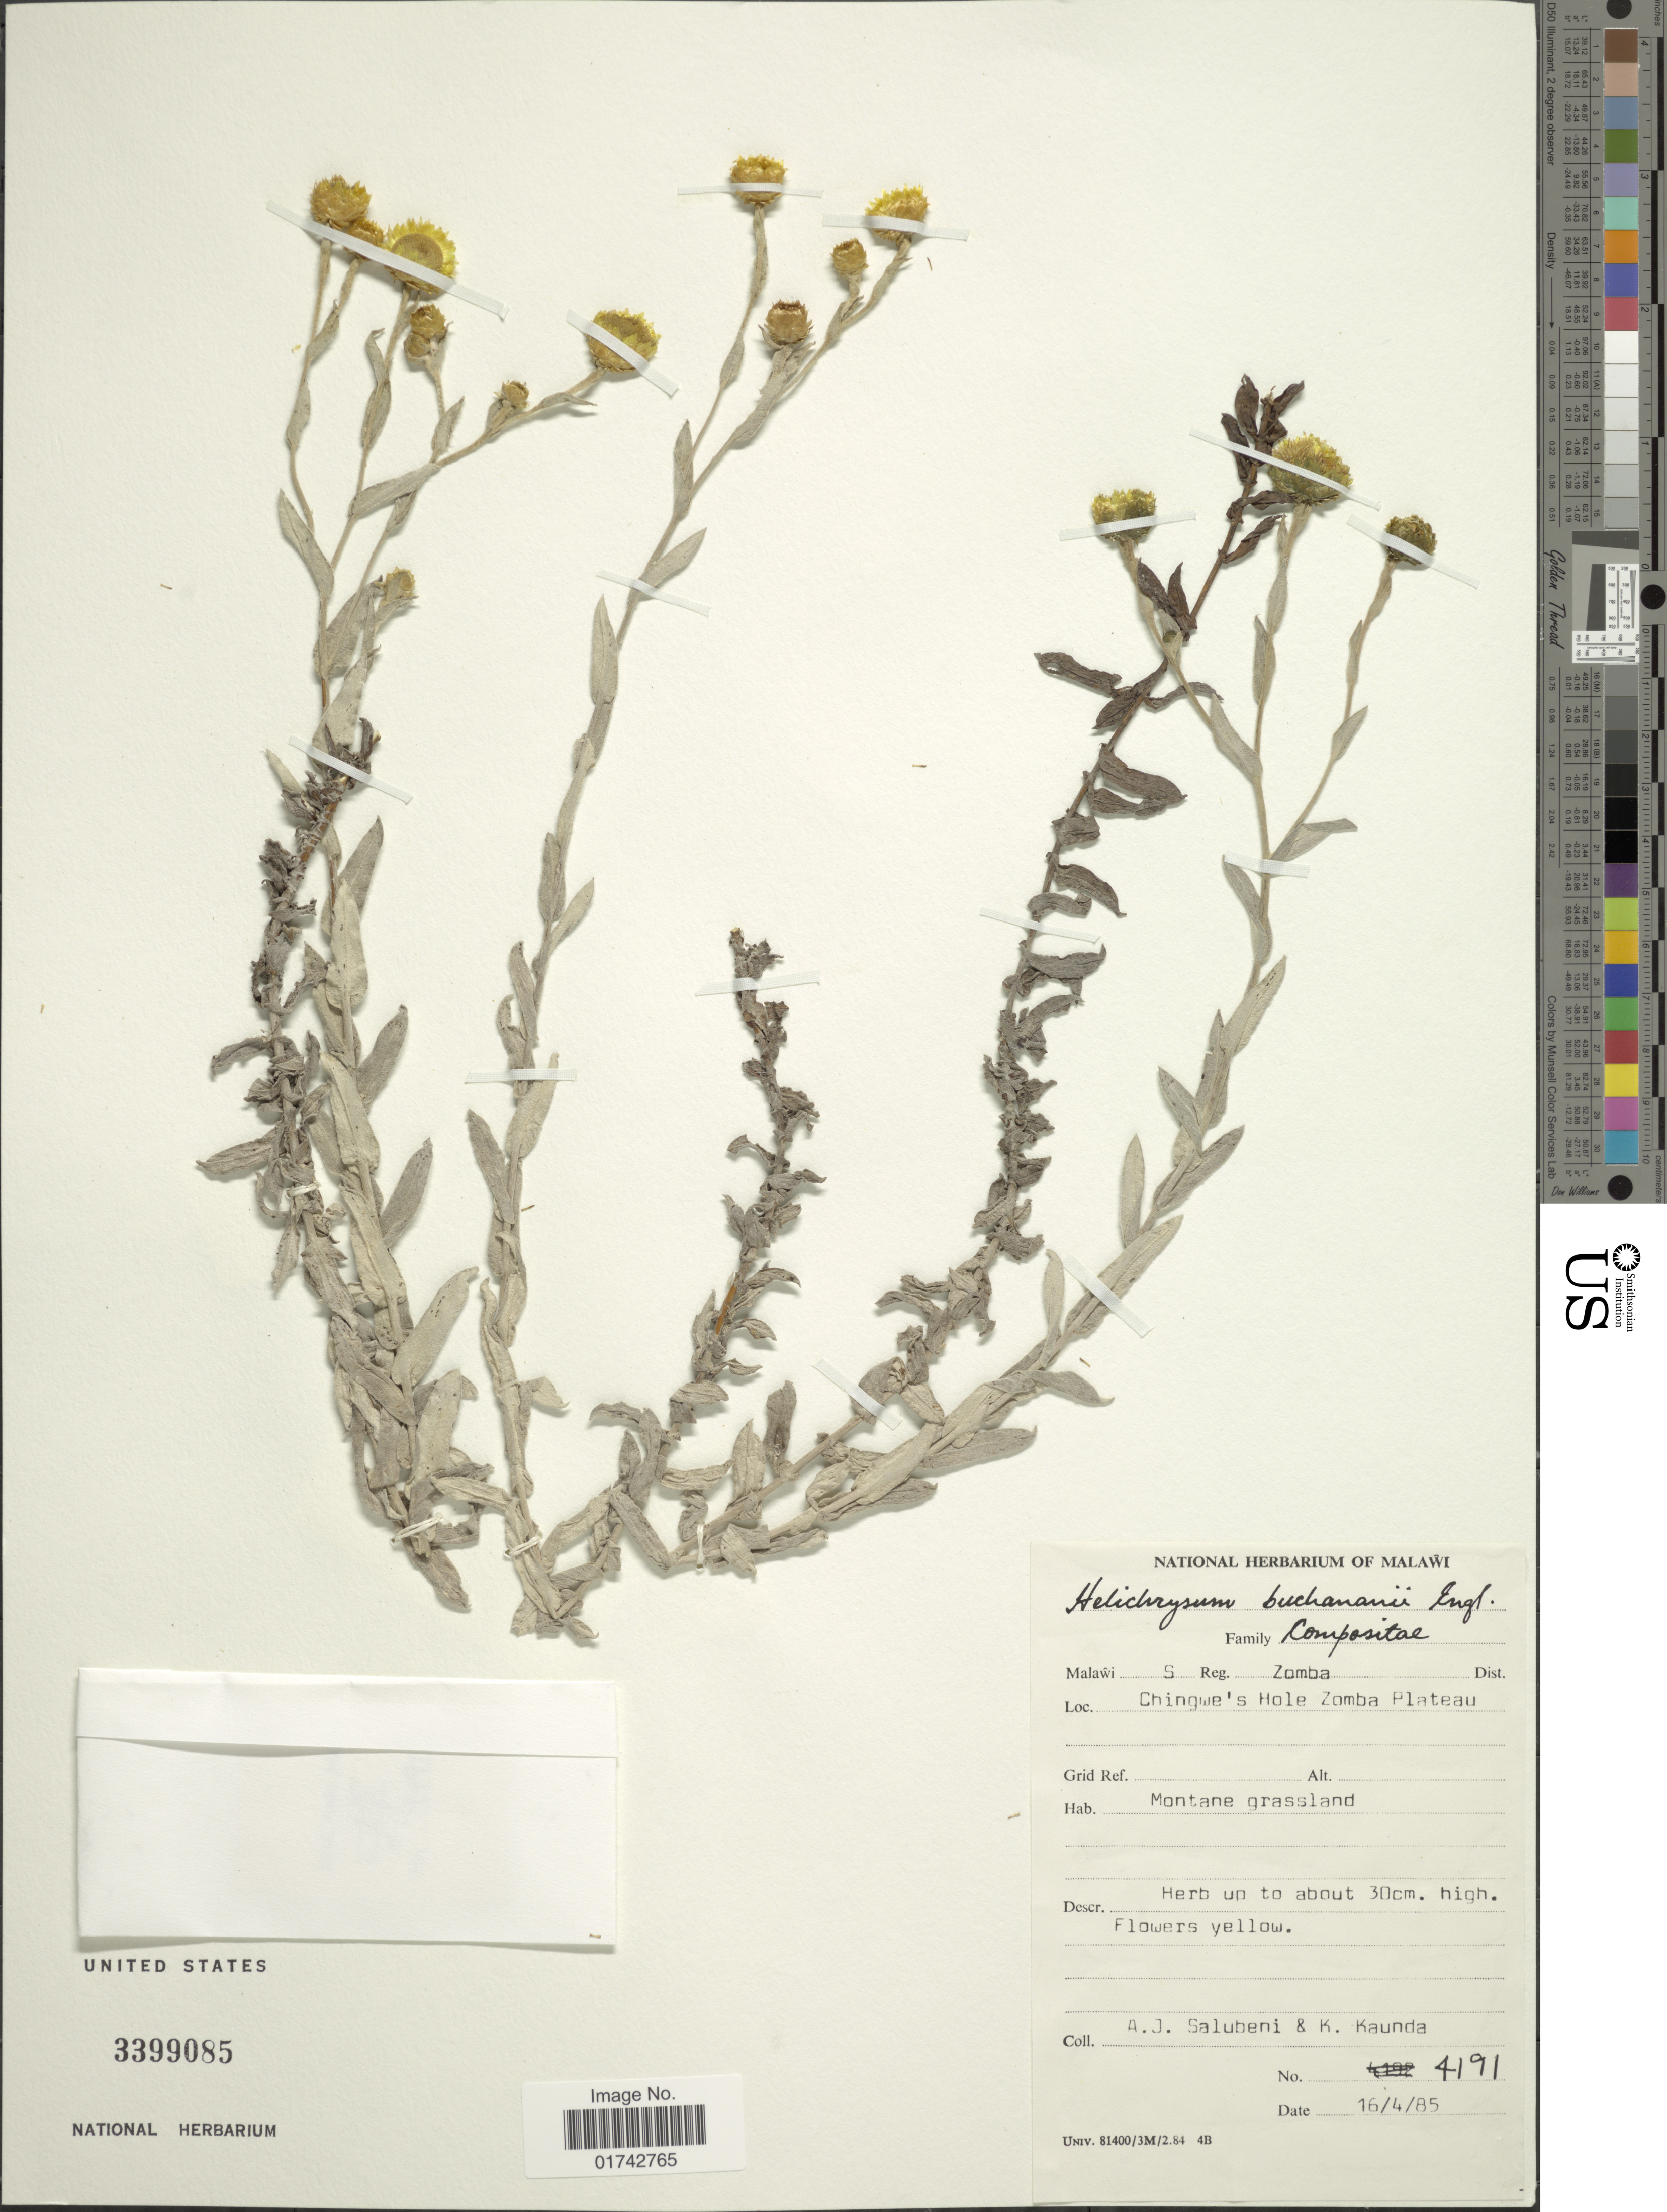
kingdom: Plantae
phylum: Tracheophyta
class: Magnoliopsida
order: Asterales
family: Asteraceae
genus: Helichrysum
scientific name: Helichrysum buchananii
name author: Engl.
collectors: A. J. Salubeni & K. Kaunda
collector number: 4191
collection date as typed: Transcribed d/m/y: 16/4/85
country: Malawi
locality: Malawi S. Reg. Xomba. Chingwe's Hole Zomba Plateau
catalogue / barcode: US 3399085